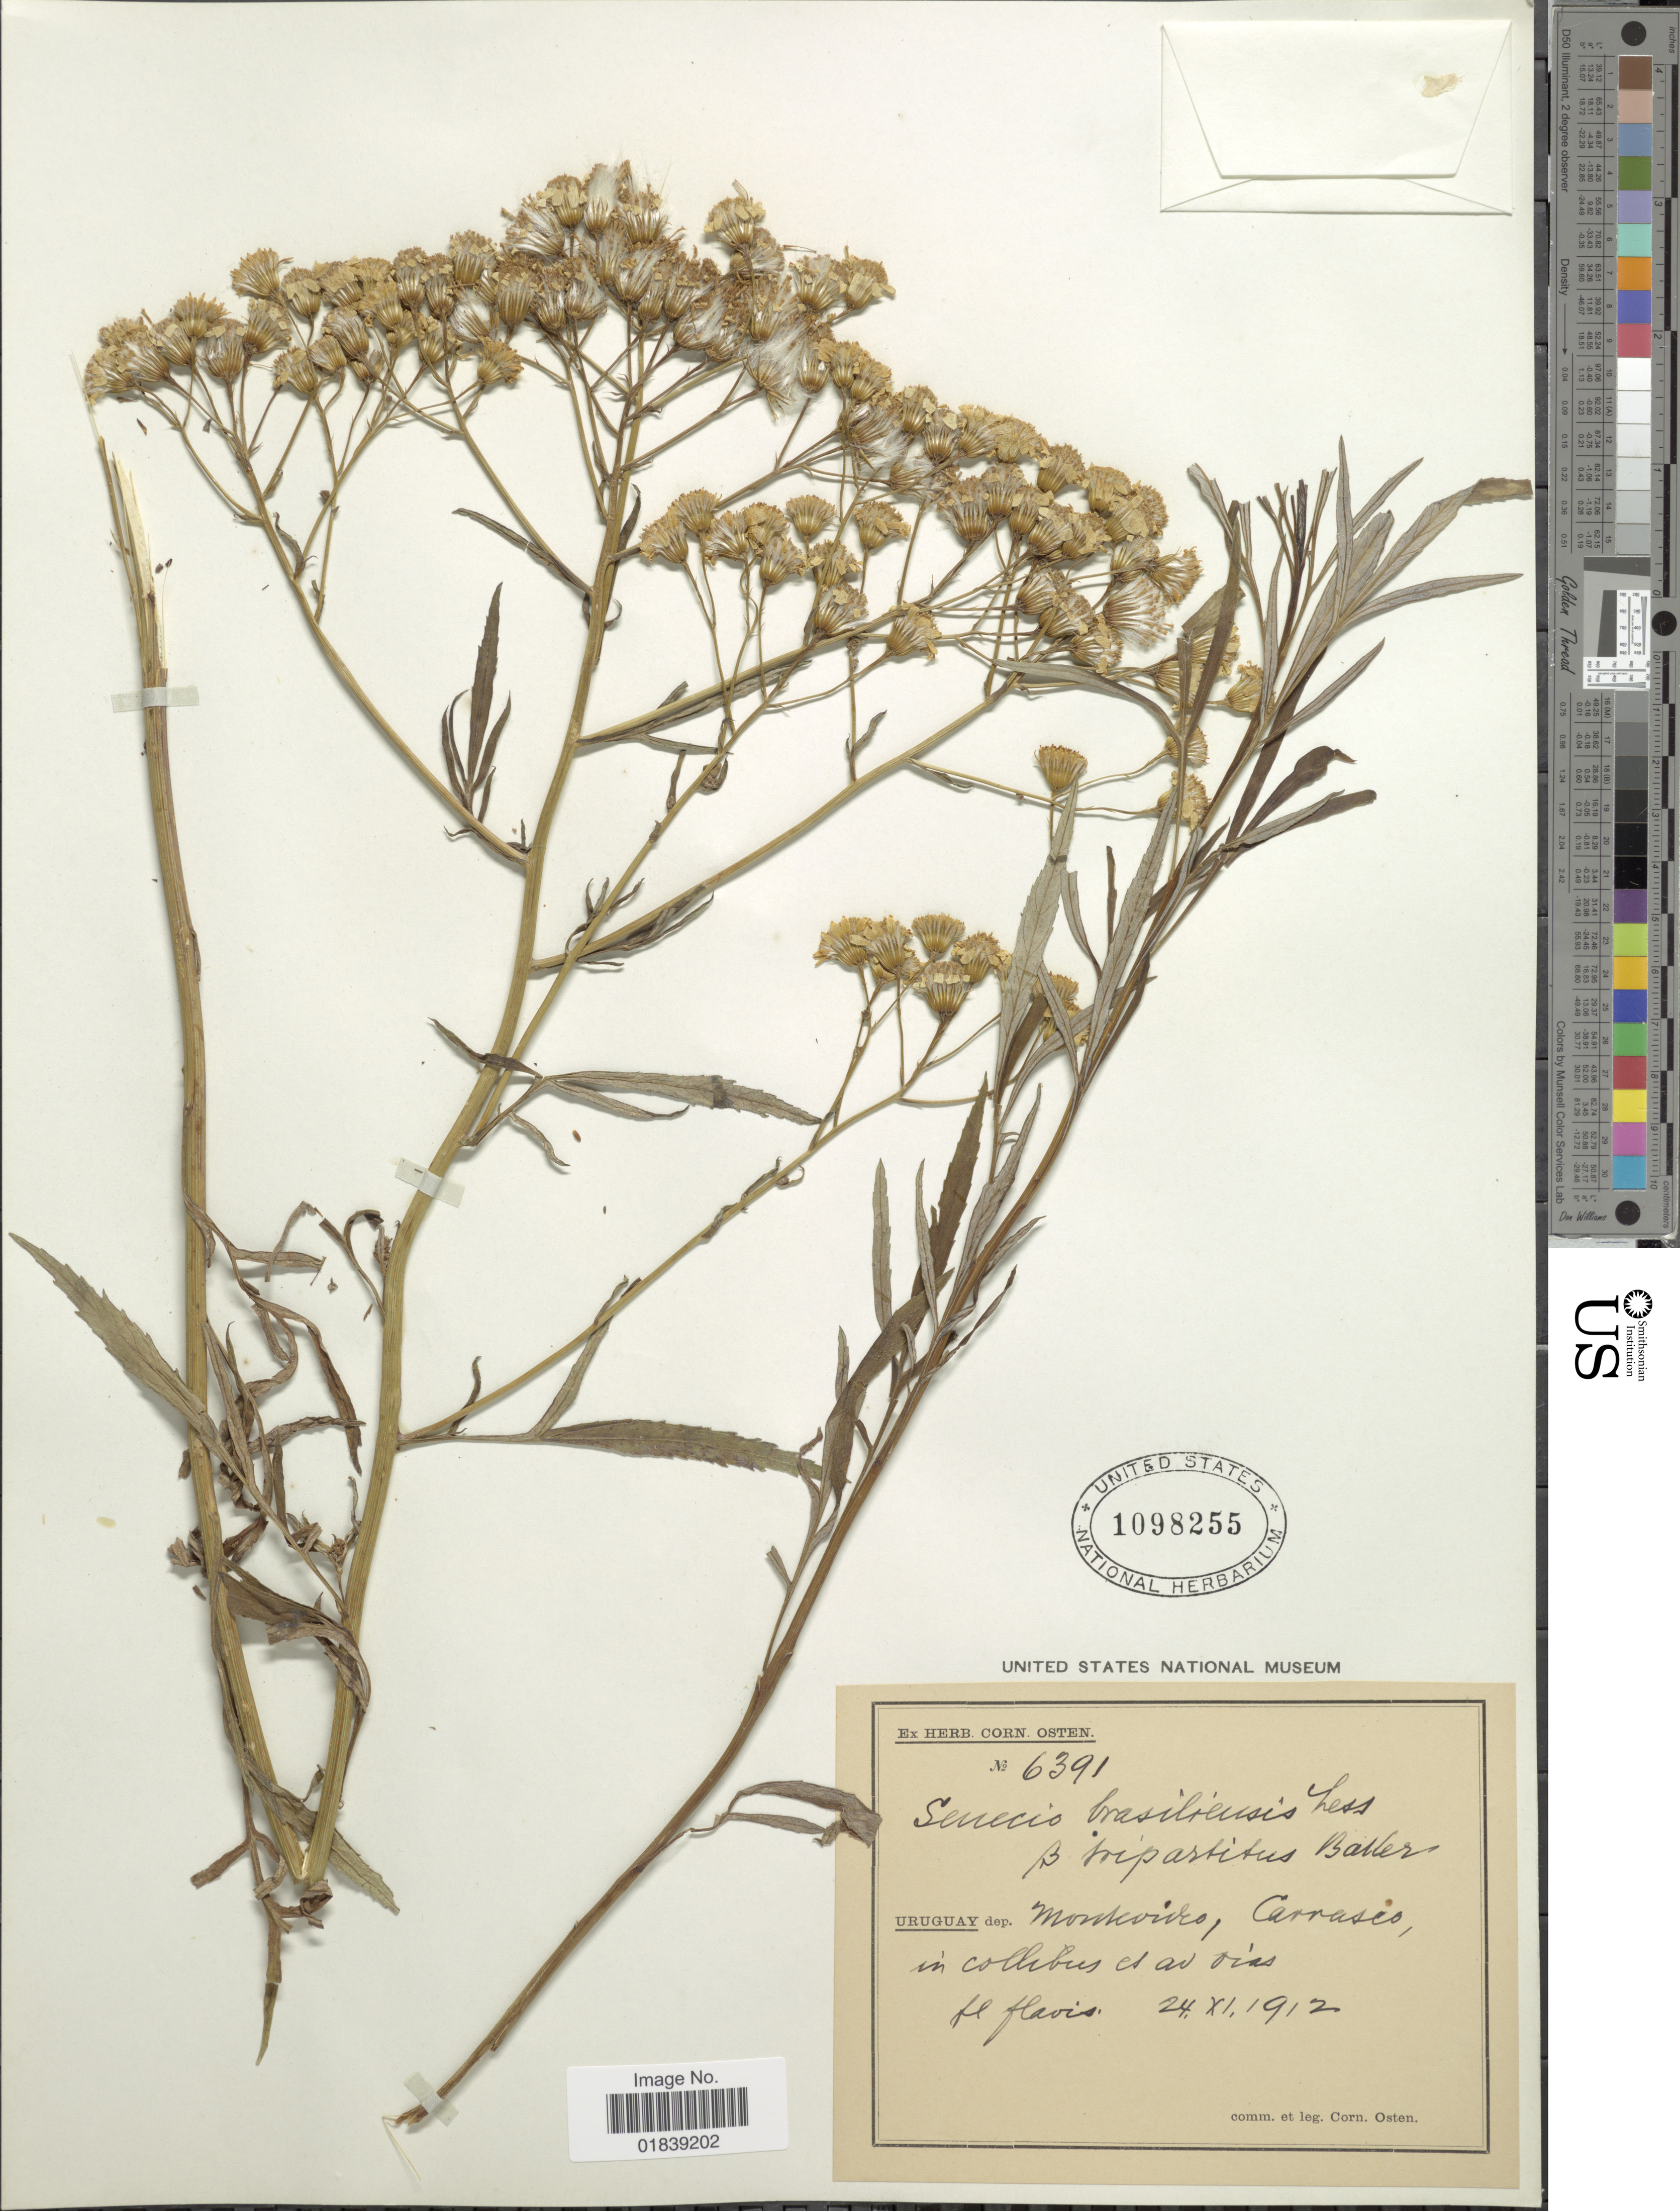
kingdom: Plantae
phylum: Tracheophyta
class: Magnoliopsida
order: Asterales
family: Asteraceae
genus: Senecio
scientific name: Senecio brasiliensis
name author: (Spreng.) Less.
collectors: C. Osten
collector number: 6391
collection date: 1912-11-24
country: Uruguay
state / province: Montevideo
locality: Carrasco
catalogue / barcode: US 1098255